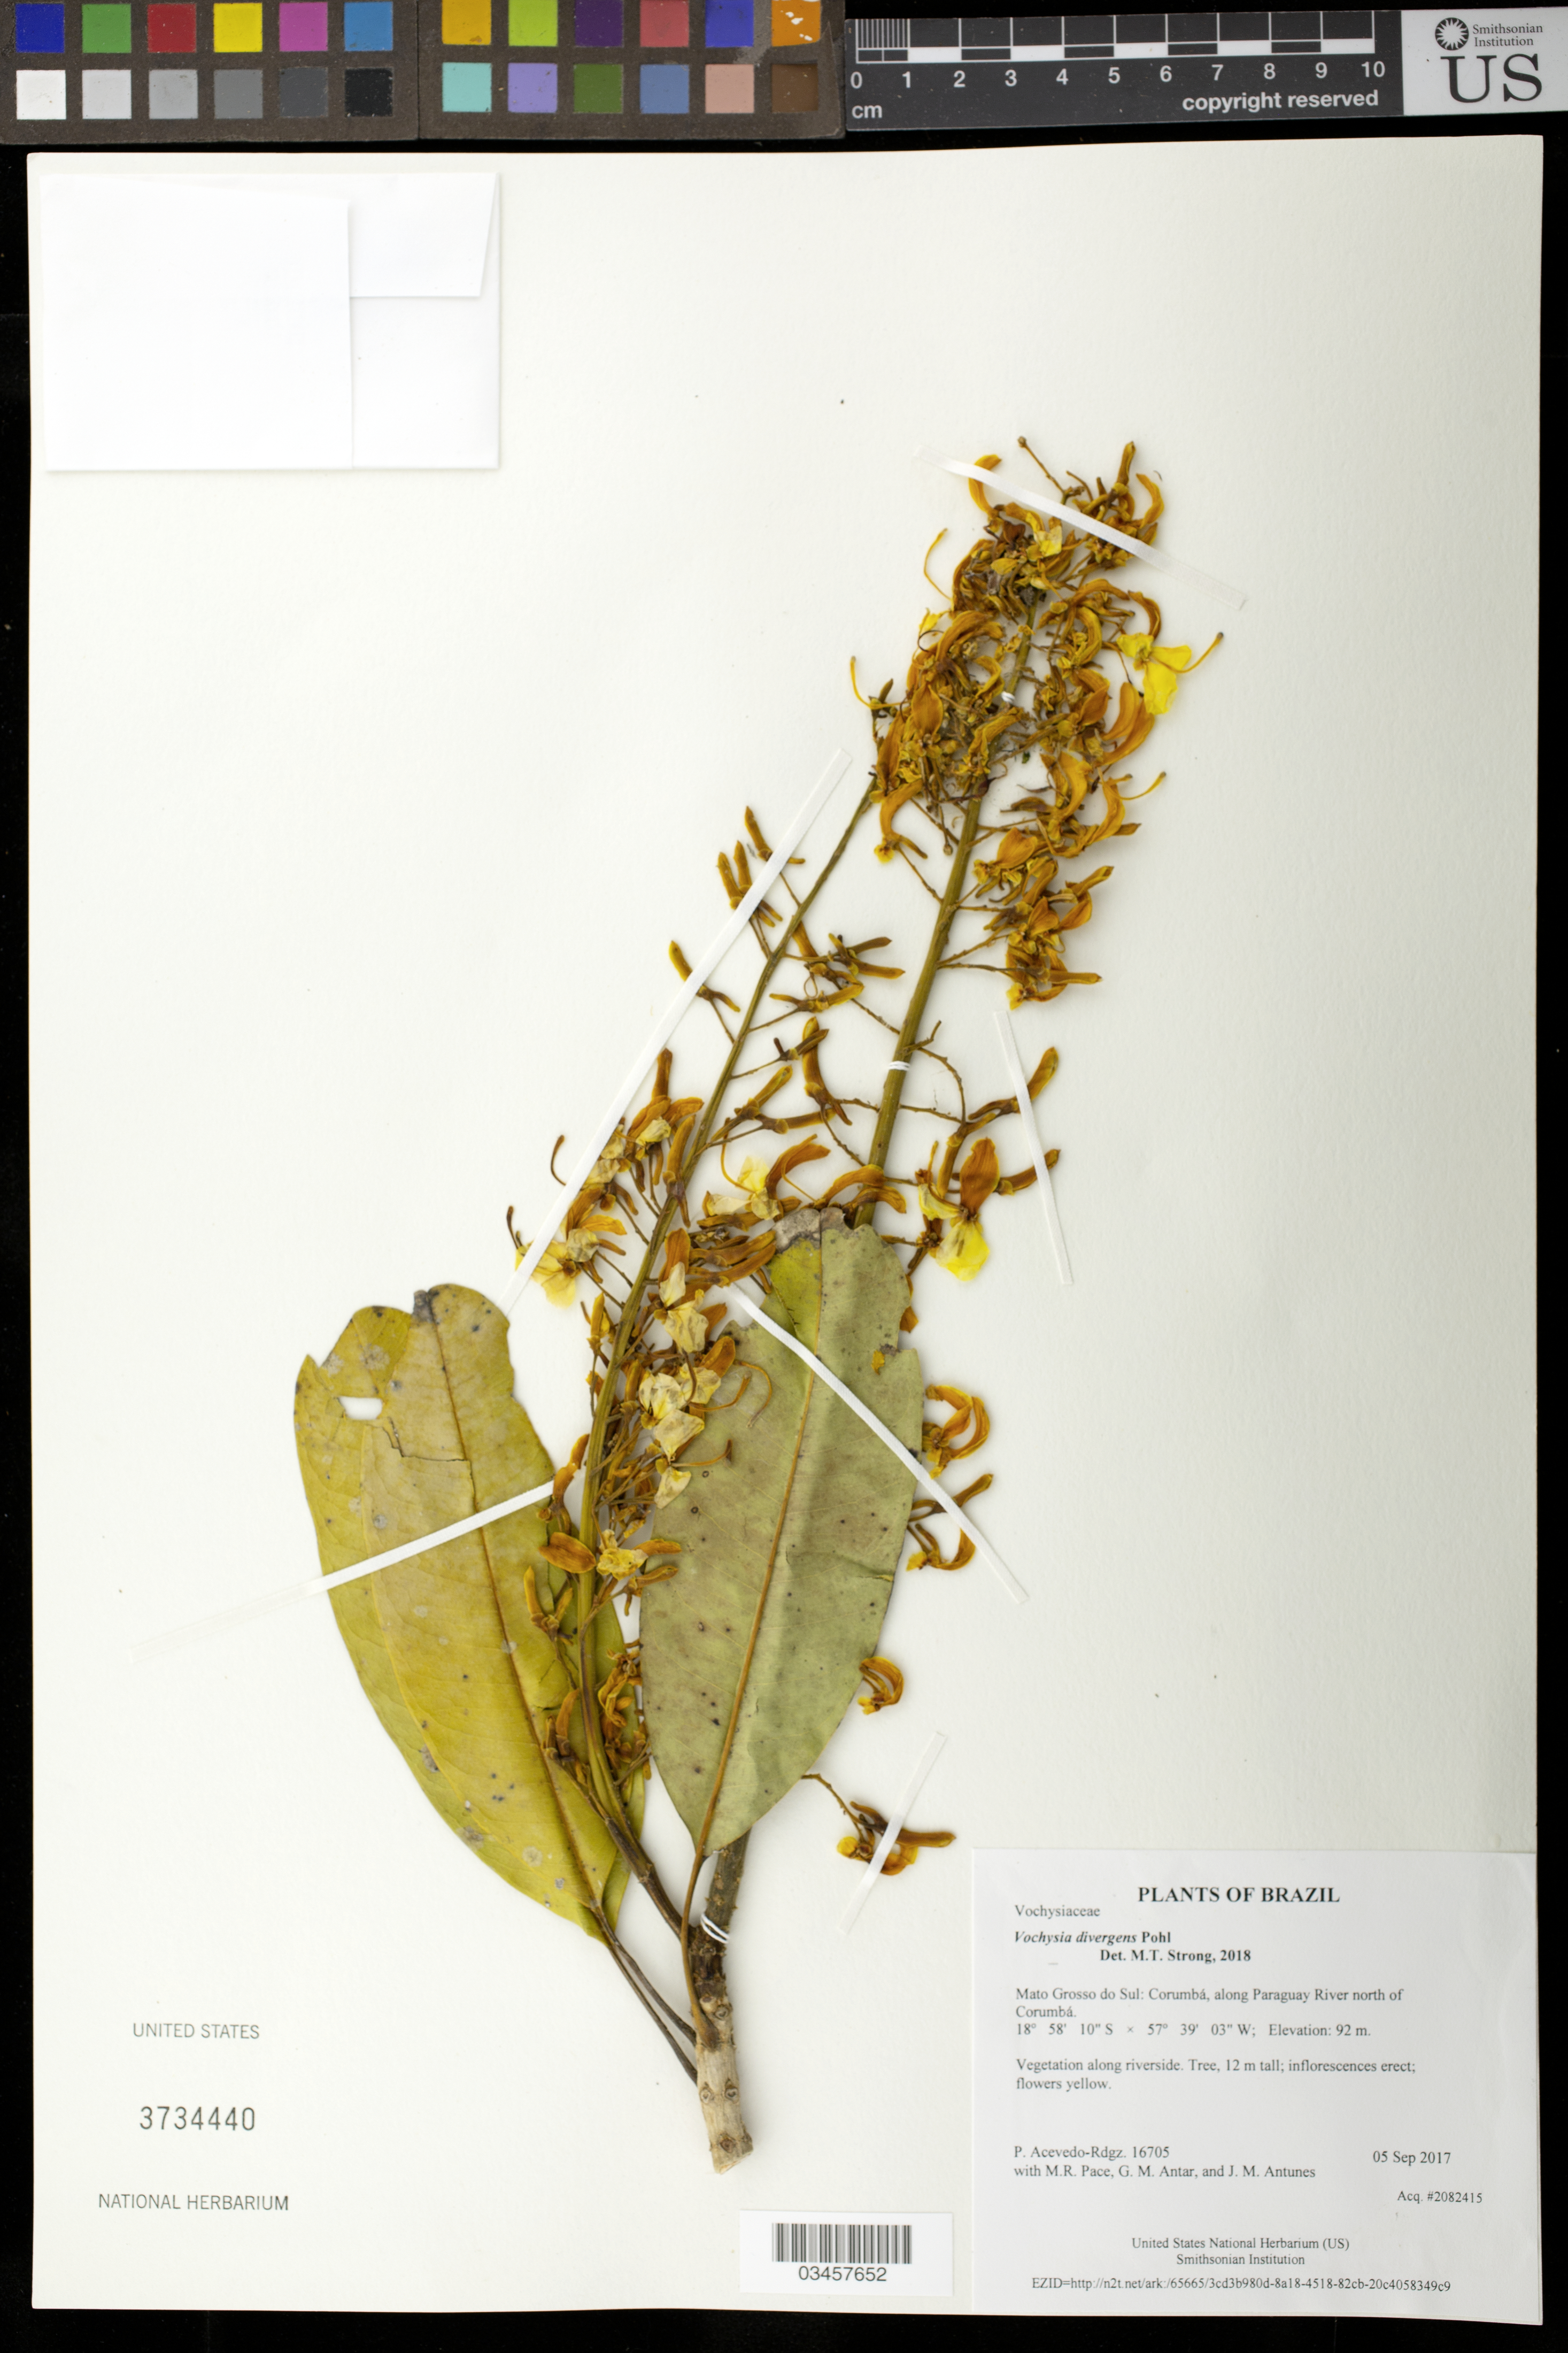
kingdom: Plantae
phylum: Tracheophyta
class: Magnoliopsida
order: Myrtales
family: Vochysiaceae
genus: Vochysia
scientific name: Vochysia divergens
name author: Pohl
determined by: Strong, Mark T., (BOT), Smithsonian Institution - National Museum of Natural History (UNITED STATES)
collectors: P. Acevedo-Rodr., M. R. Pace, G. M. Antar & J. M. Antunes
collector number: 16705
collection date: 2017-09-05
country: Brazil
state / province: Mato Grosso do Sul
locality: Corumbá, along Paraguay River north of Corumbá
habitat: Vegetation along riverside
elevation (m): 92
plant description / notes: US, NY, MO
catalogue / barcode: US 3734440